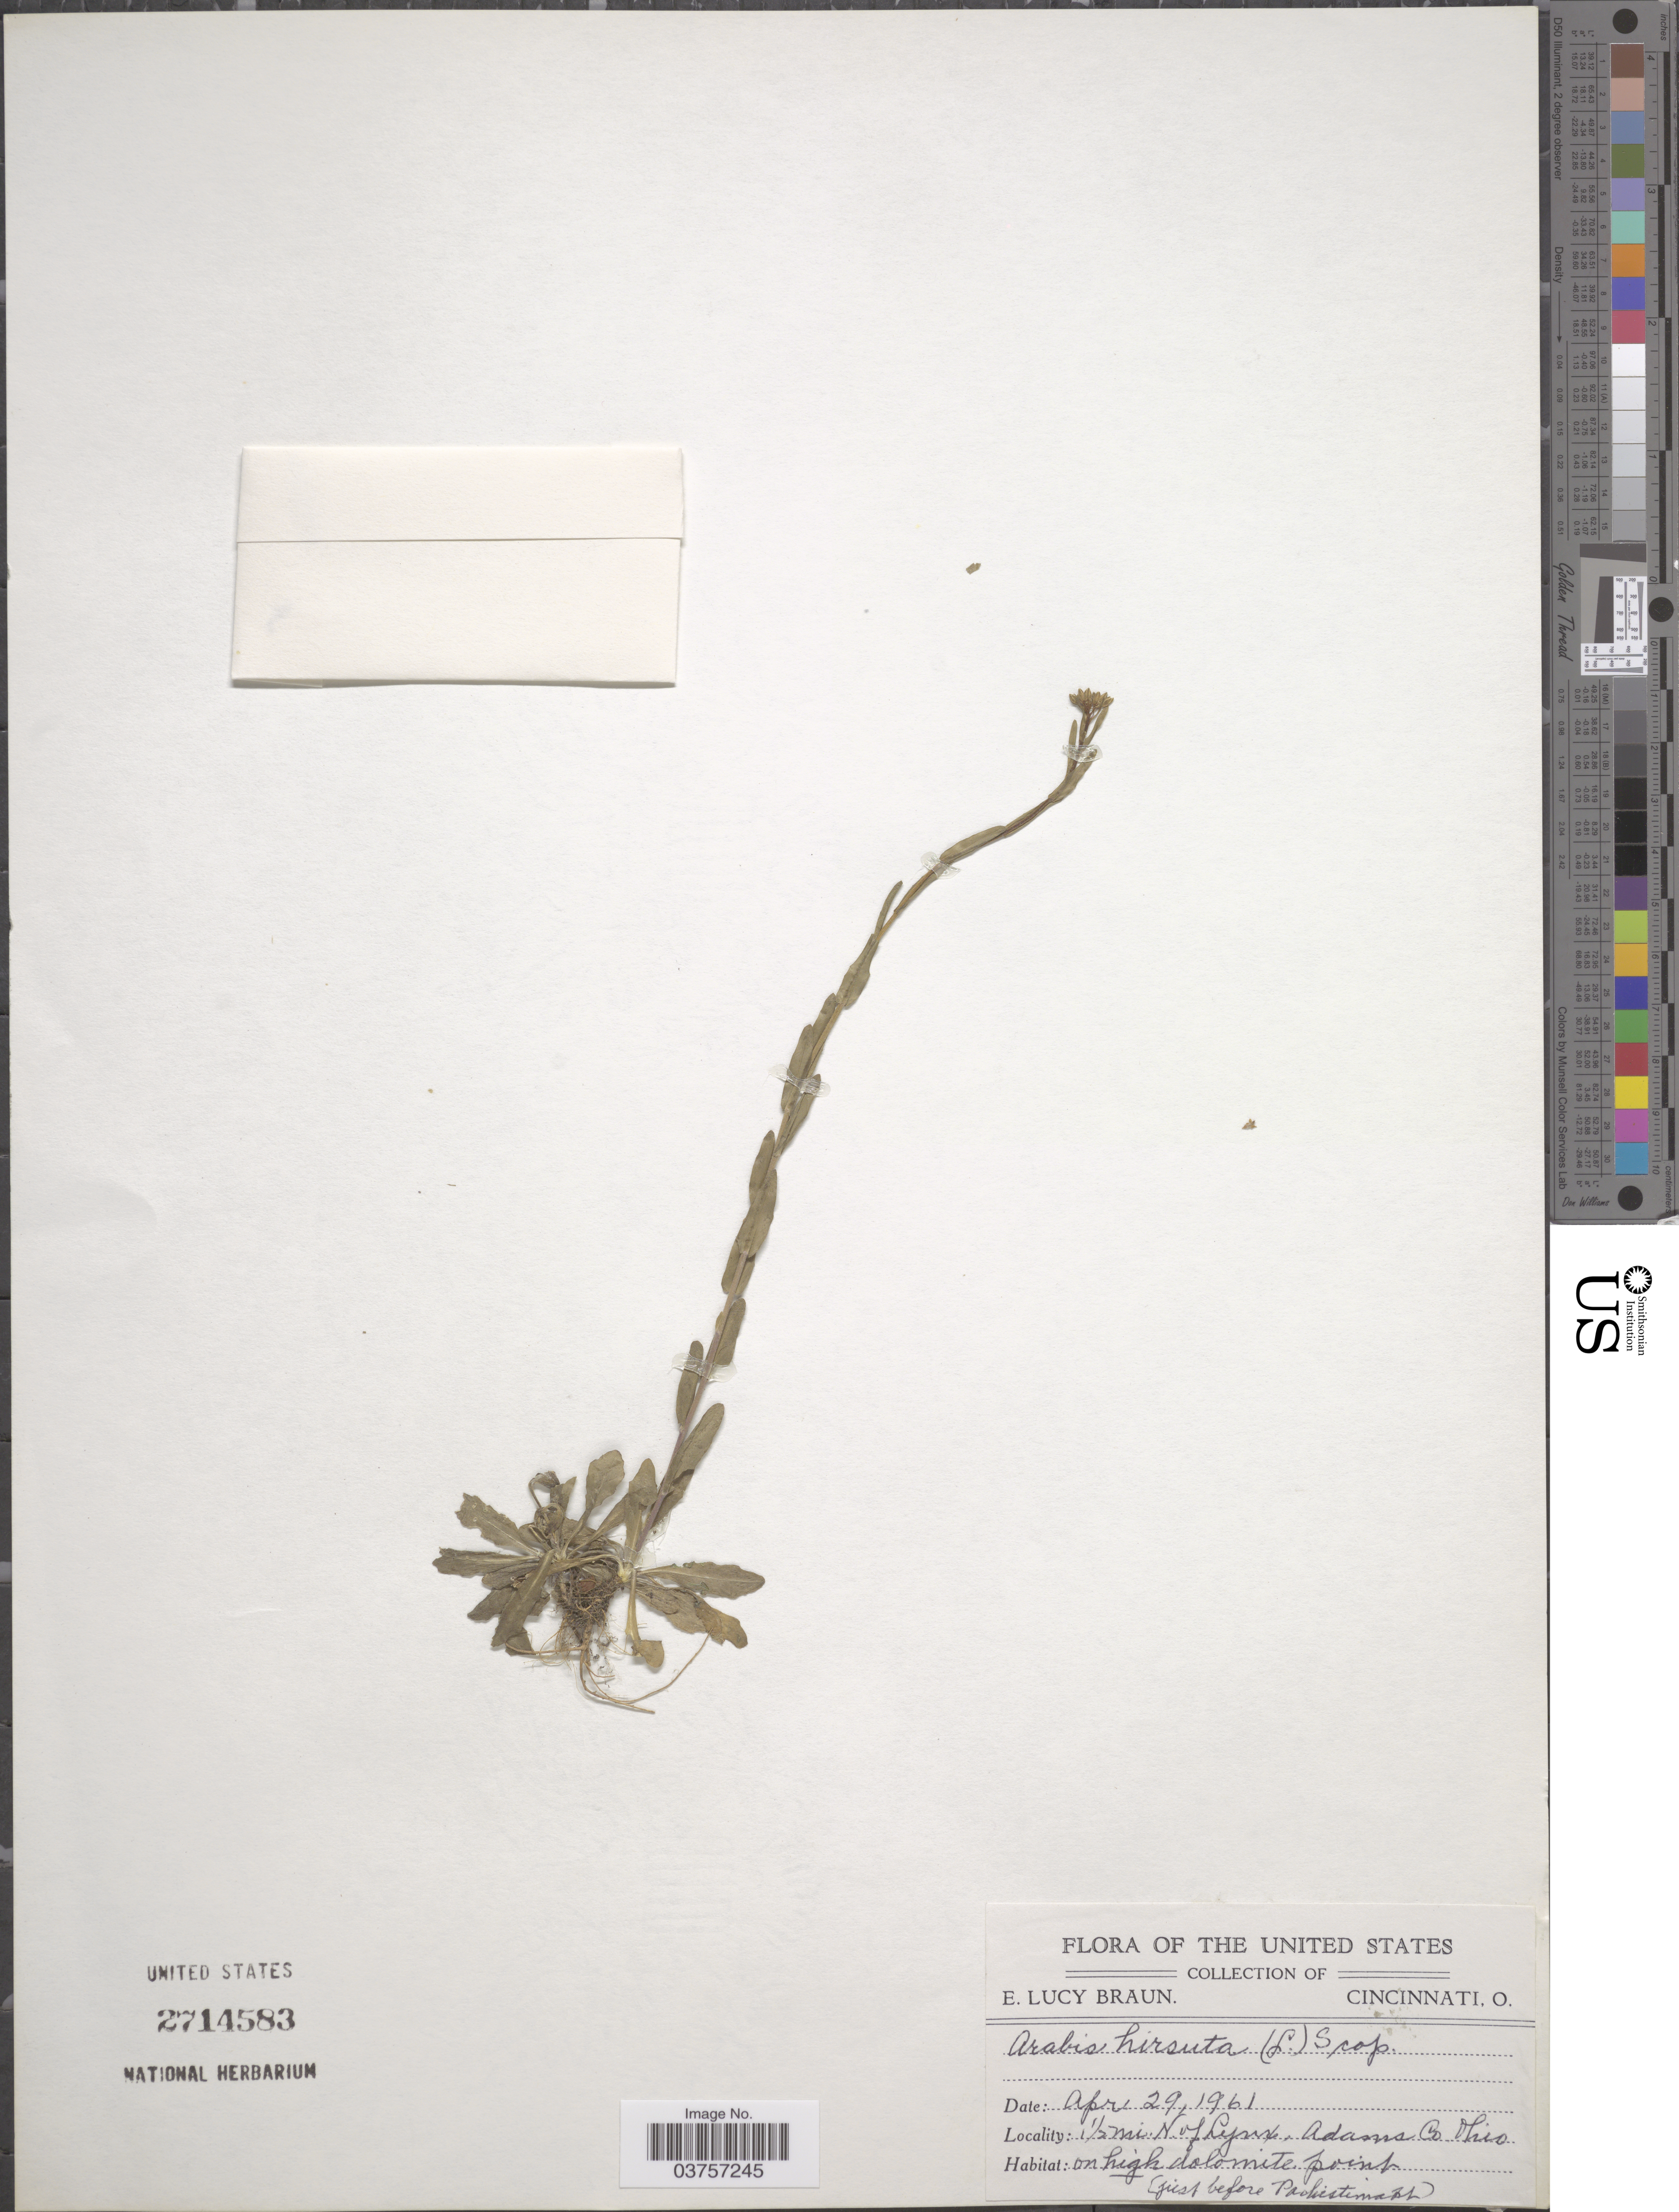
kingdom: Plantae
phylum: Tracheophyta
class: Magnoliopsida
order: Brassicales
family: Brassicaceae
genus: Arabis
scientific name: Arabis hirsuta var. adpressipilis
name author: (M. Hopkins) Rollins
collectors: E. L. Braun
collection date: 1961-04-29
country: United States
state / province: Ohio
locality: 1½ mi. N. of Lynx, Adams Co.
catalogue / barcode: US 2714583